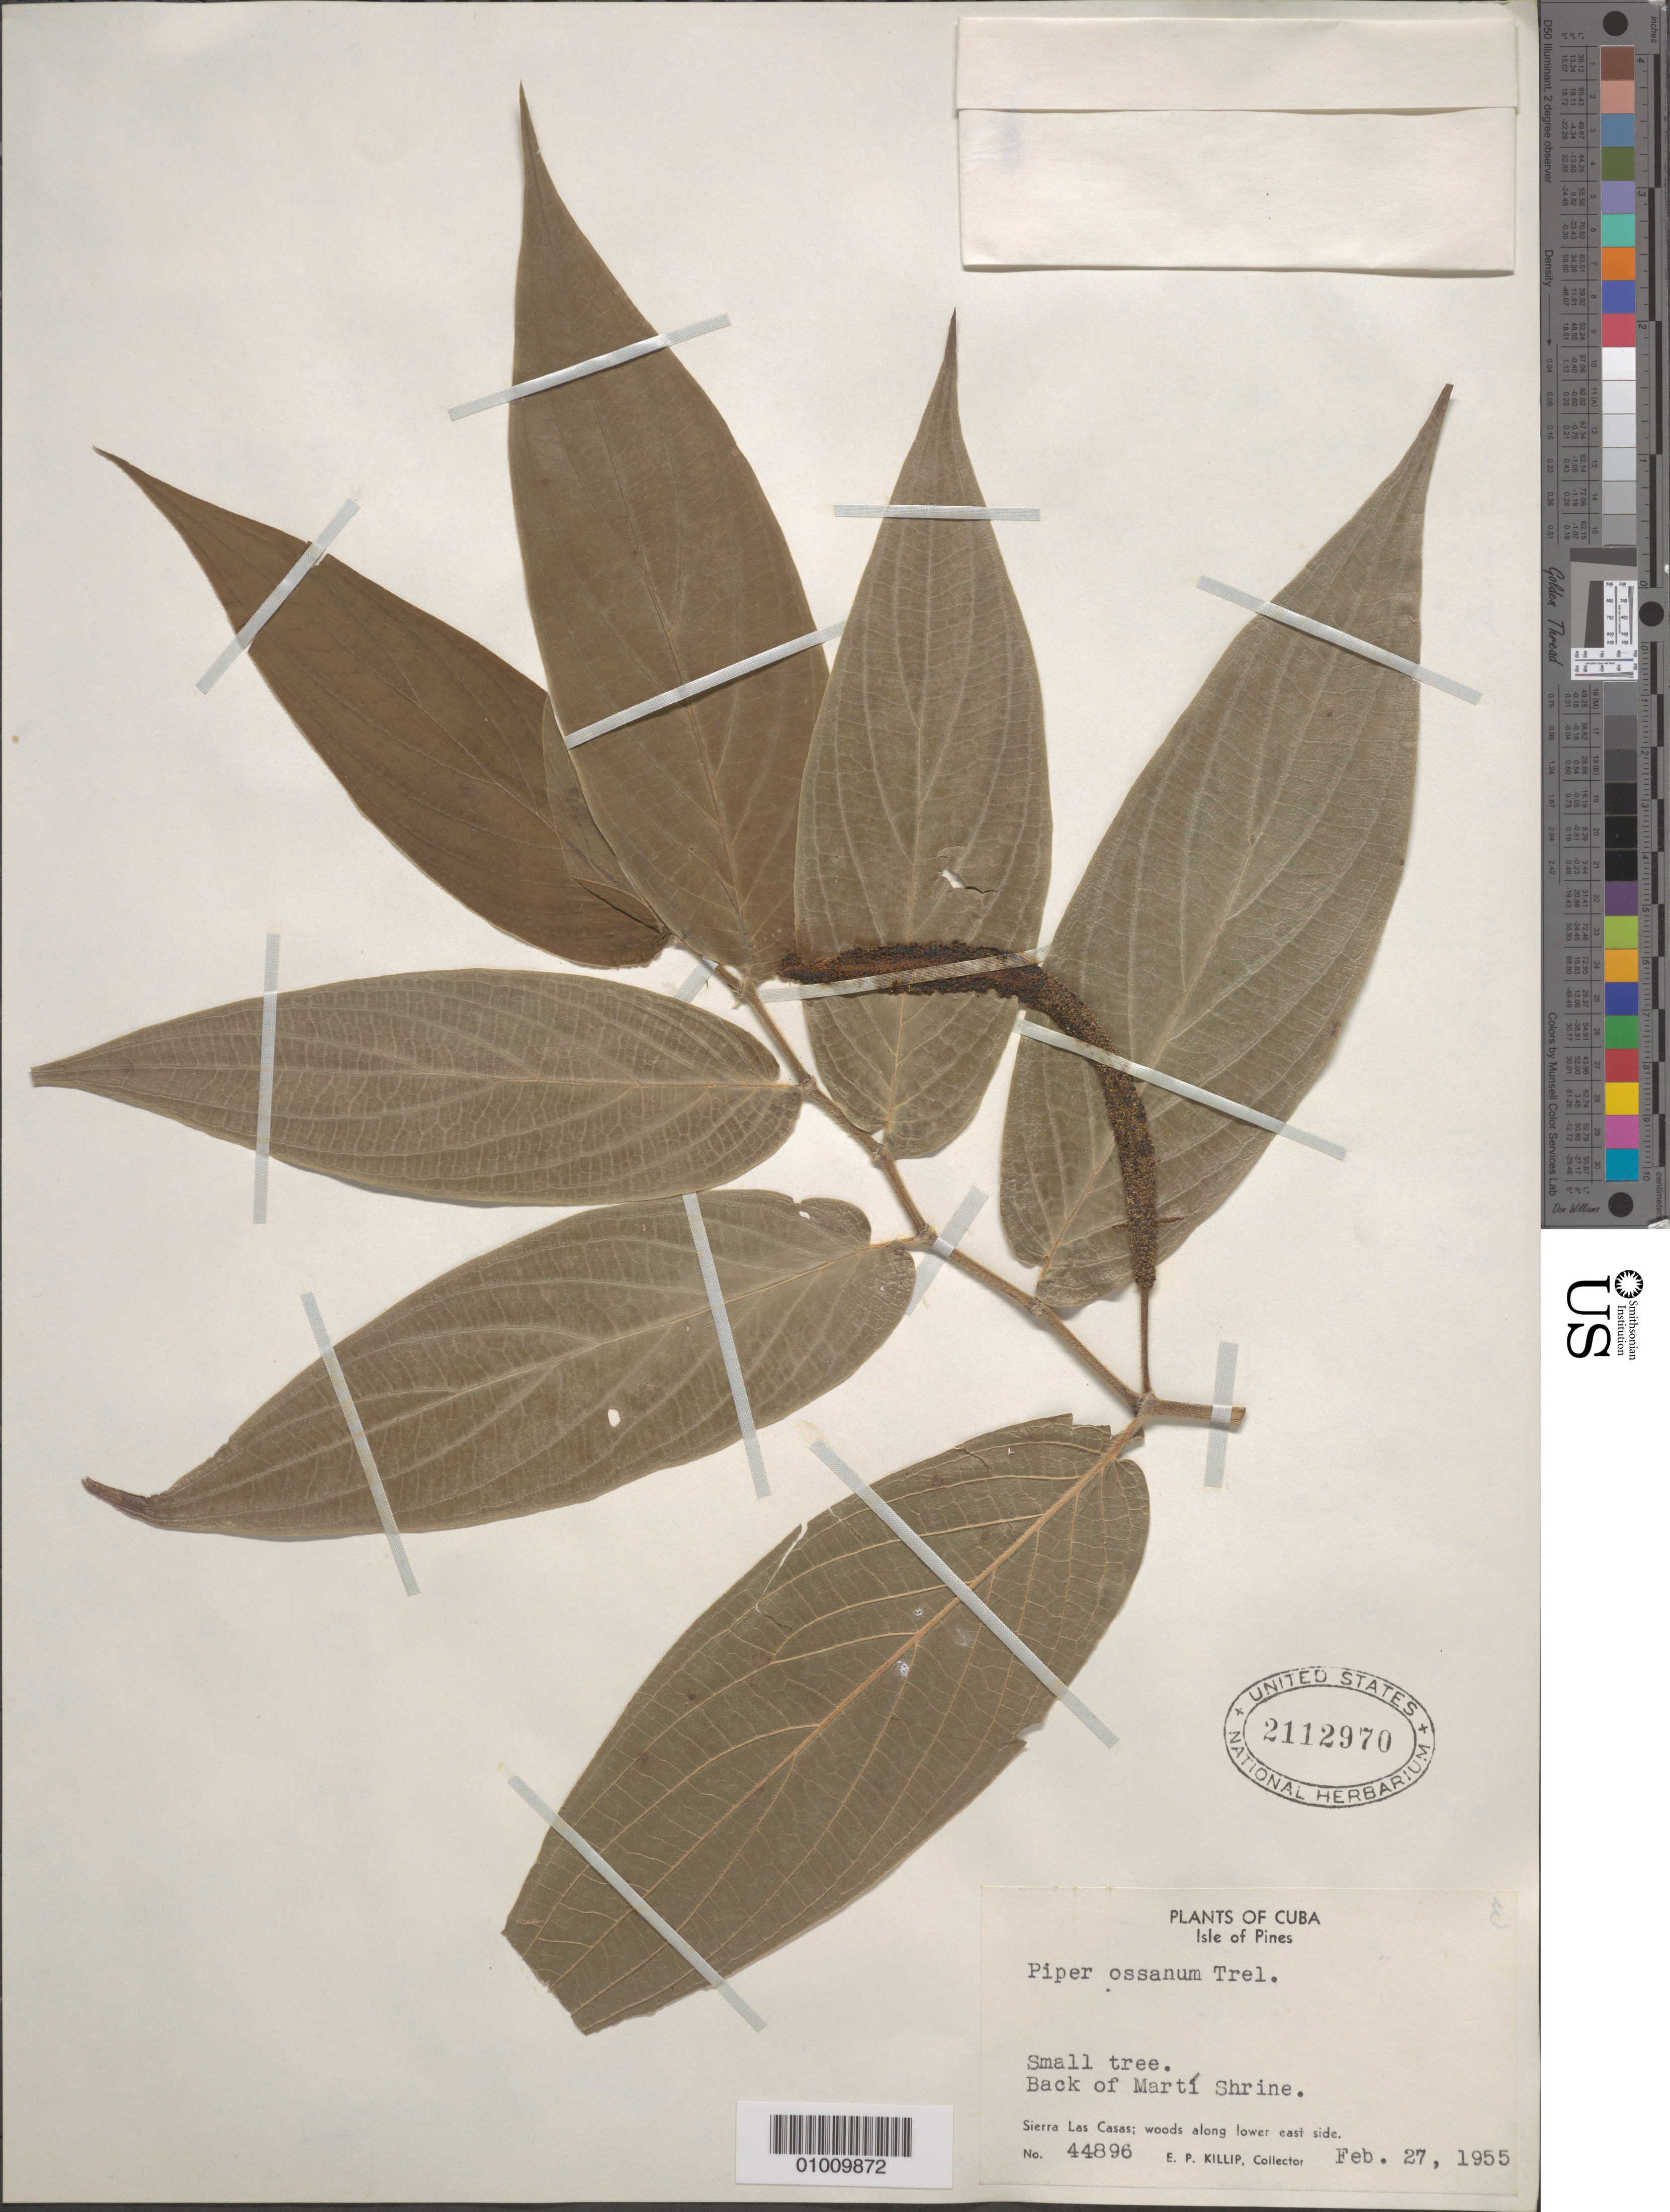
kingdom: Plantae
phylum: Tracheophyta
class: Magnoliopsida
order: Piperales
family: Piperaceae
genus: Piper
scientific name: Piper ossanum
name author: (C. DC.) Trel.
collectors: E. P. Killip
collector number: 44896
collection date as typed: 27 Feb 1955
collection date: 1955-02-27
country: Cuba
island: Isla de la Juventud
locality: Back of Marti Shrine, Isle of Pines Sierra Las Casas: woods along east side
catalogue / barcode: US 2112970